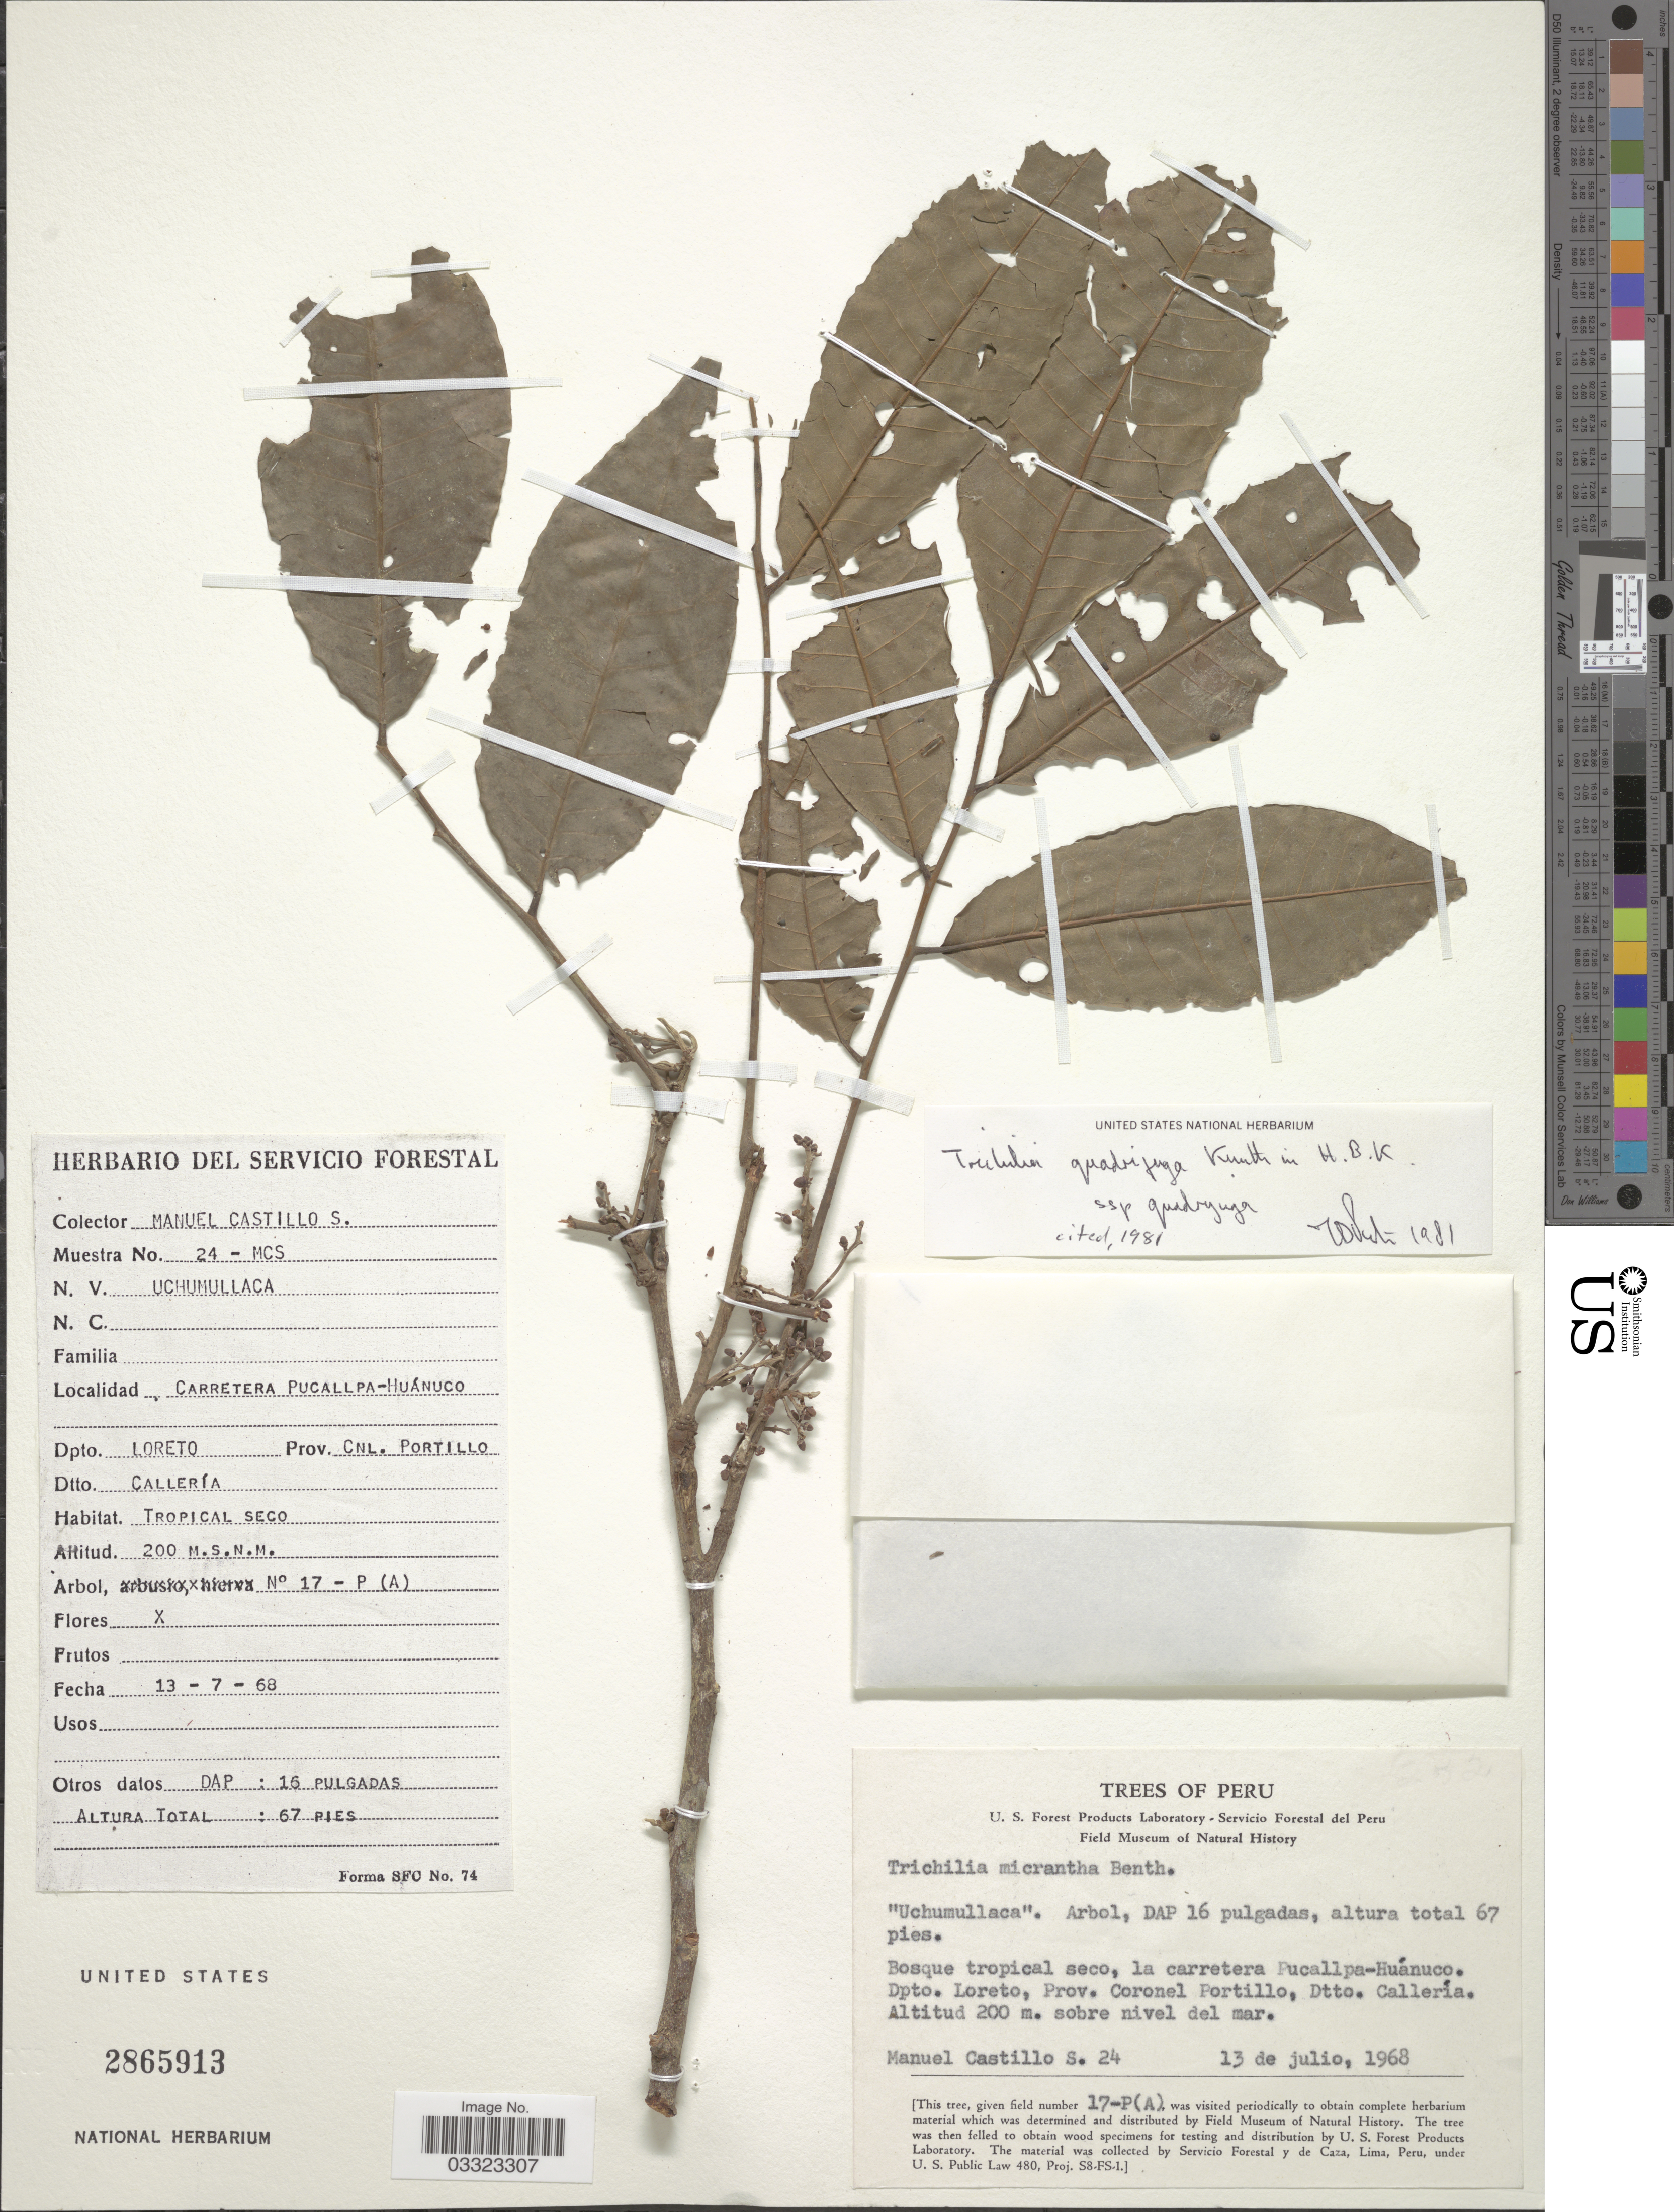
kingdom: Plantae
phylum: Tracheophyta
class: Magnoliopsida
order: Sapindales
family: Meliaceae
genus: Trichilia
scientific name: Trichilia quadrijuga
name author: Kunth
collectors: M. Castillo S.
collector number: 24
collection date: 1968-07-13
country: Peru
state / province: Loreto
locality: Bosque tropical seco, la carretera Pucallpa-Huánuco. Dpto. Loreto, Prov. Coronel Portillo, Dtto. Callería.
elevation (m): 200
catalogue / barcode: US 2865913